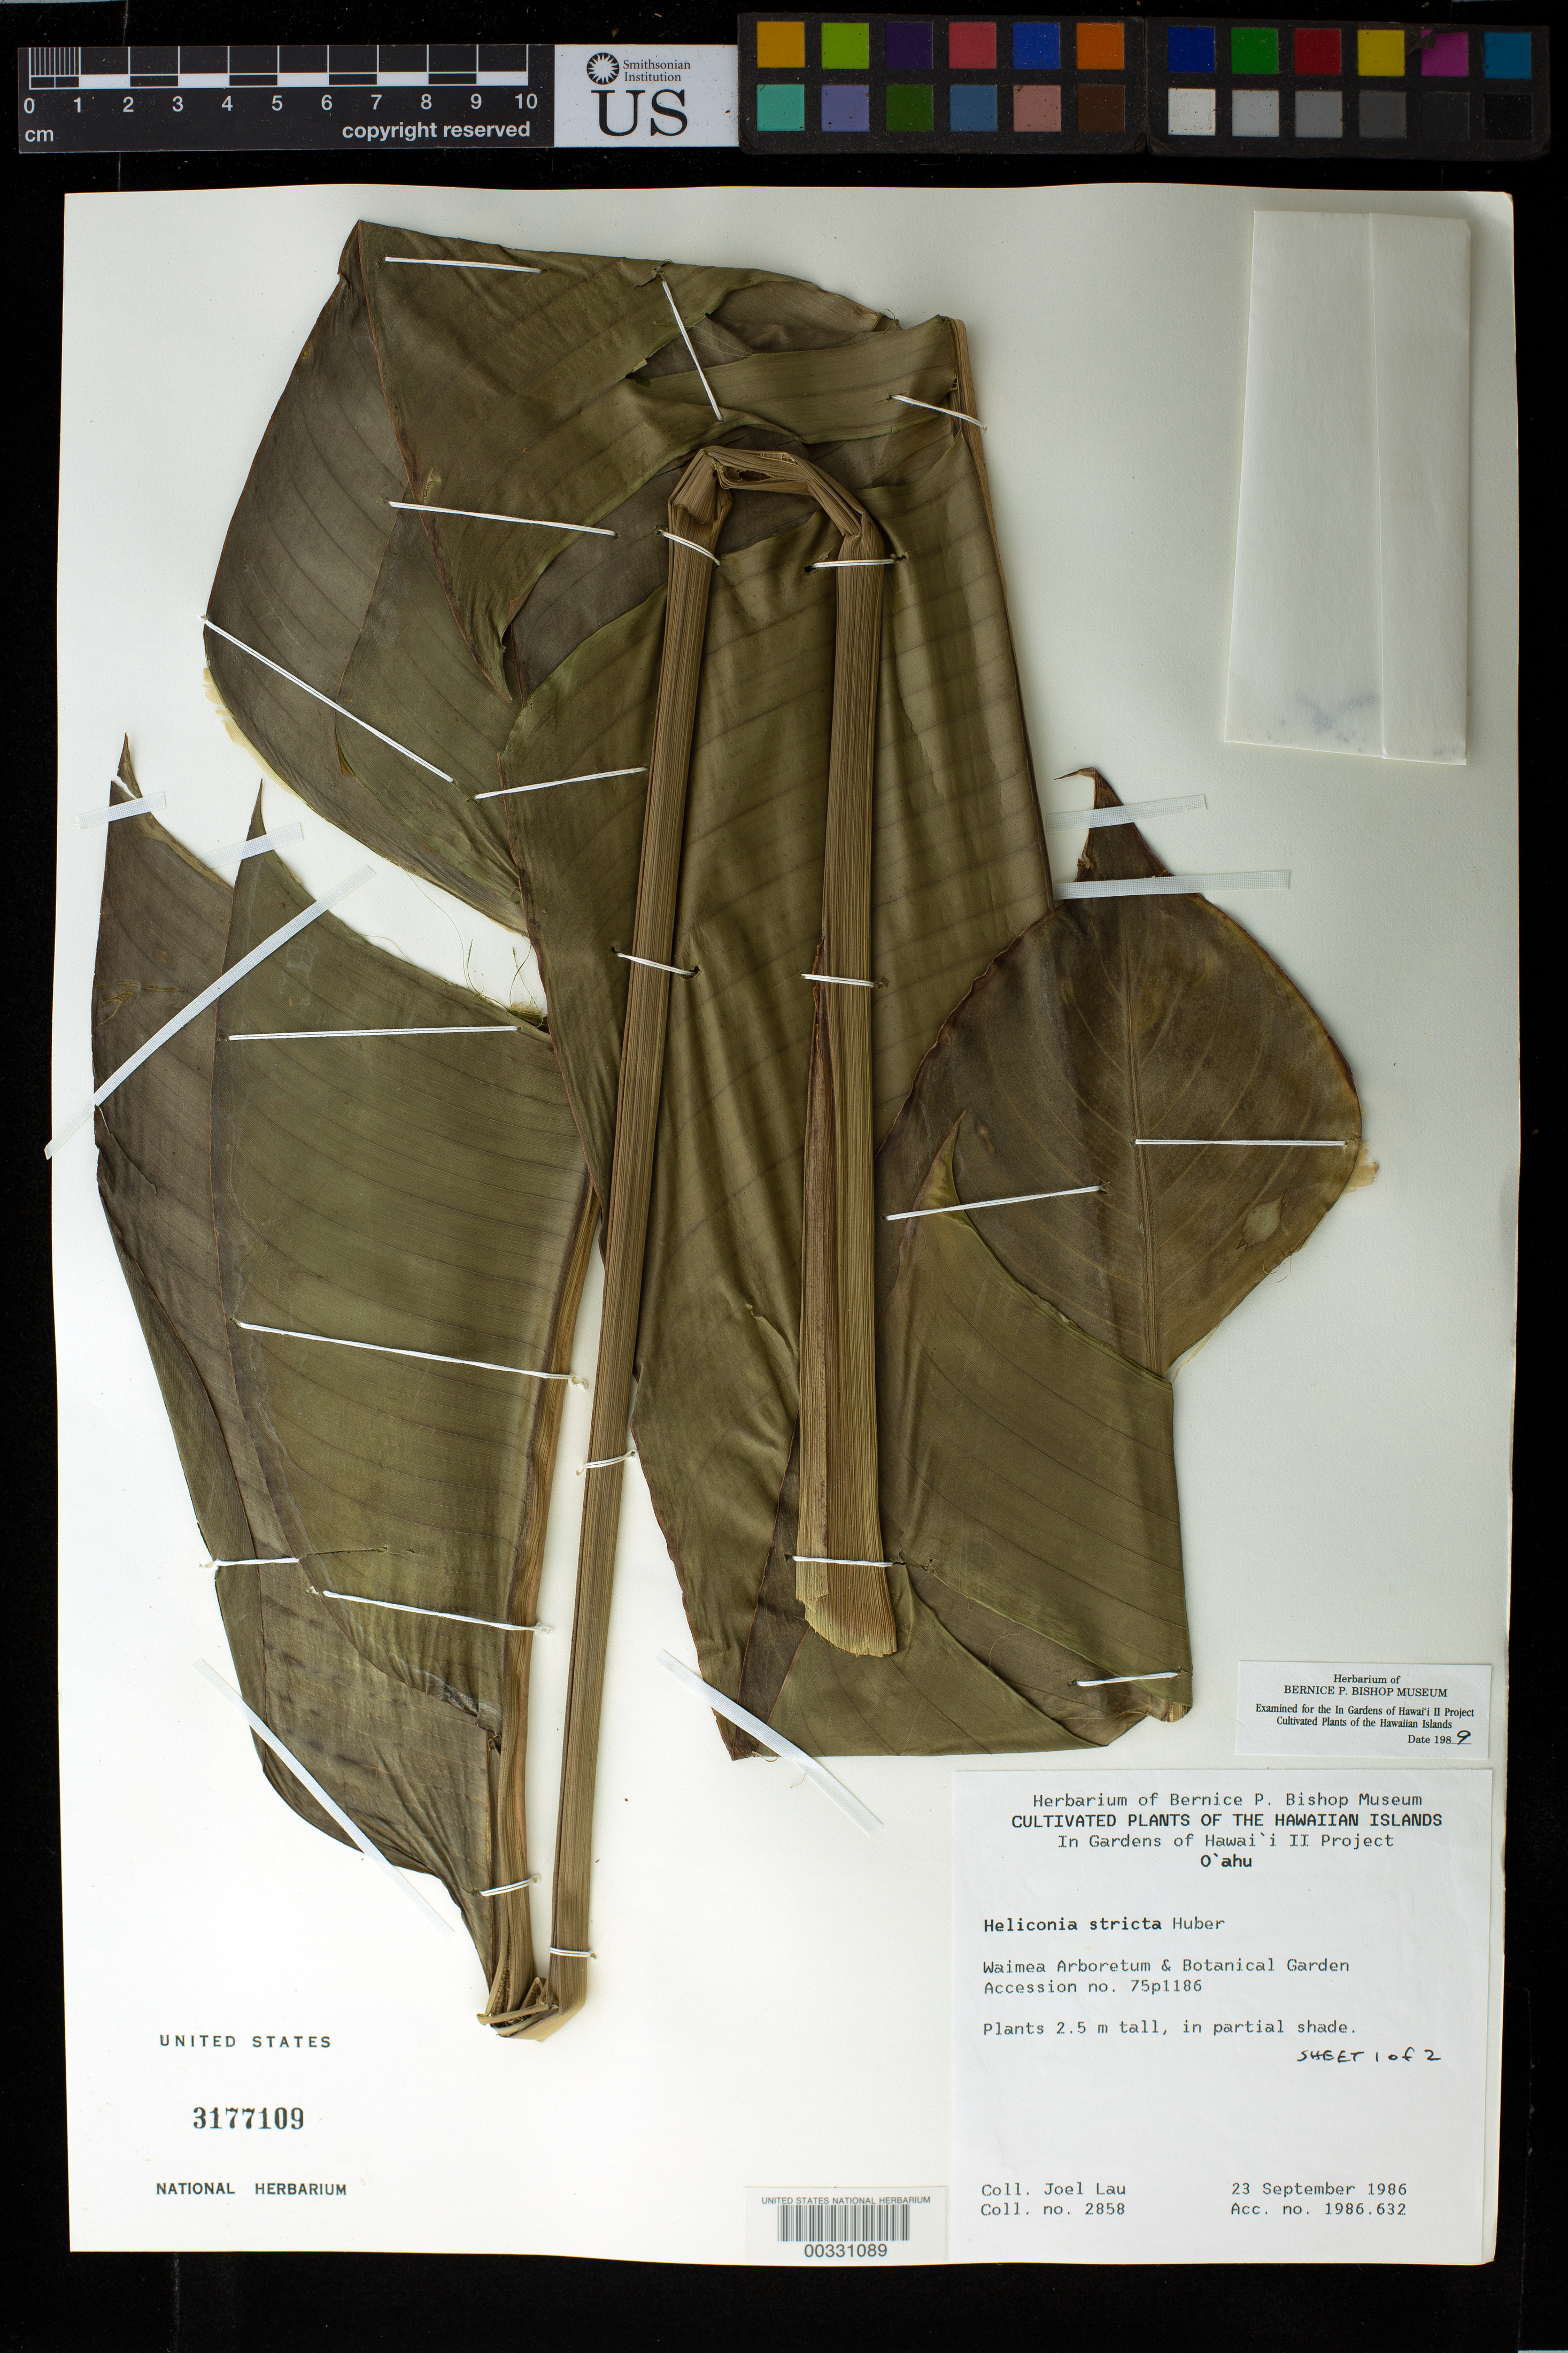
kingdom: Plantae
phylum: Tracheophyta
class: Liliopsida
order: Zingiberales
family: Heliconiaceae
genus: Heliconia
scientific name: Heliconia stricta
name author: Huber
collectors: J. Lau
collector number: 2858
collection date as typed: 23 Sep 1986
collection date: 1986-09-23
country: United States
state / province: Florida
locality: Southern Florida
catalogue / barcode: US 3177109